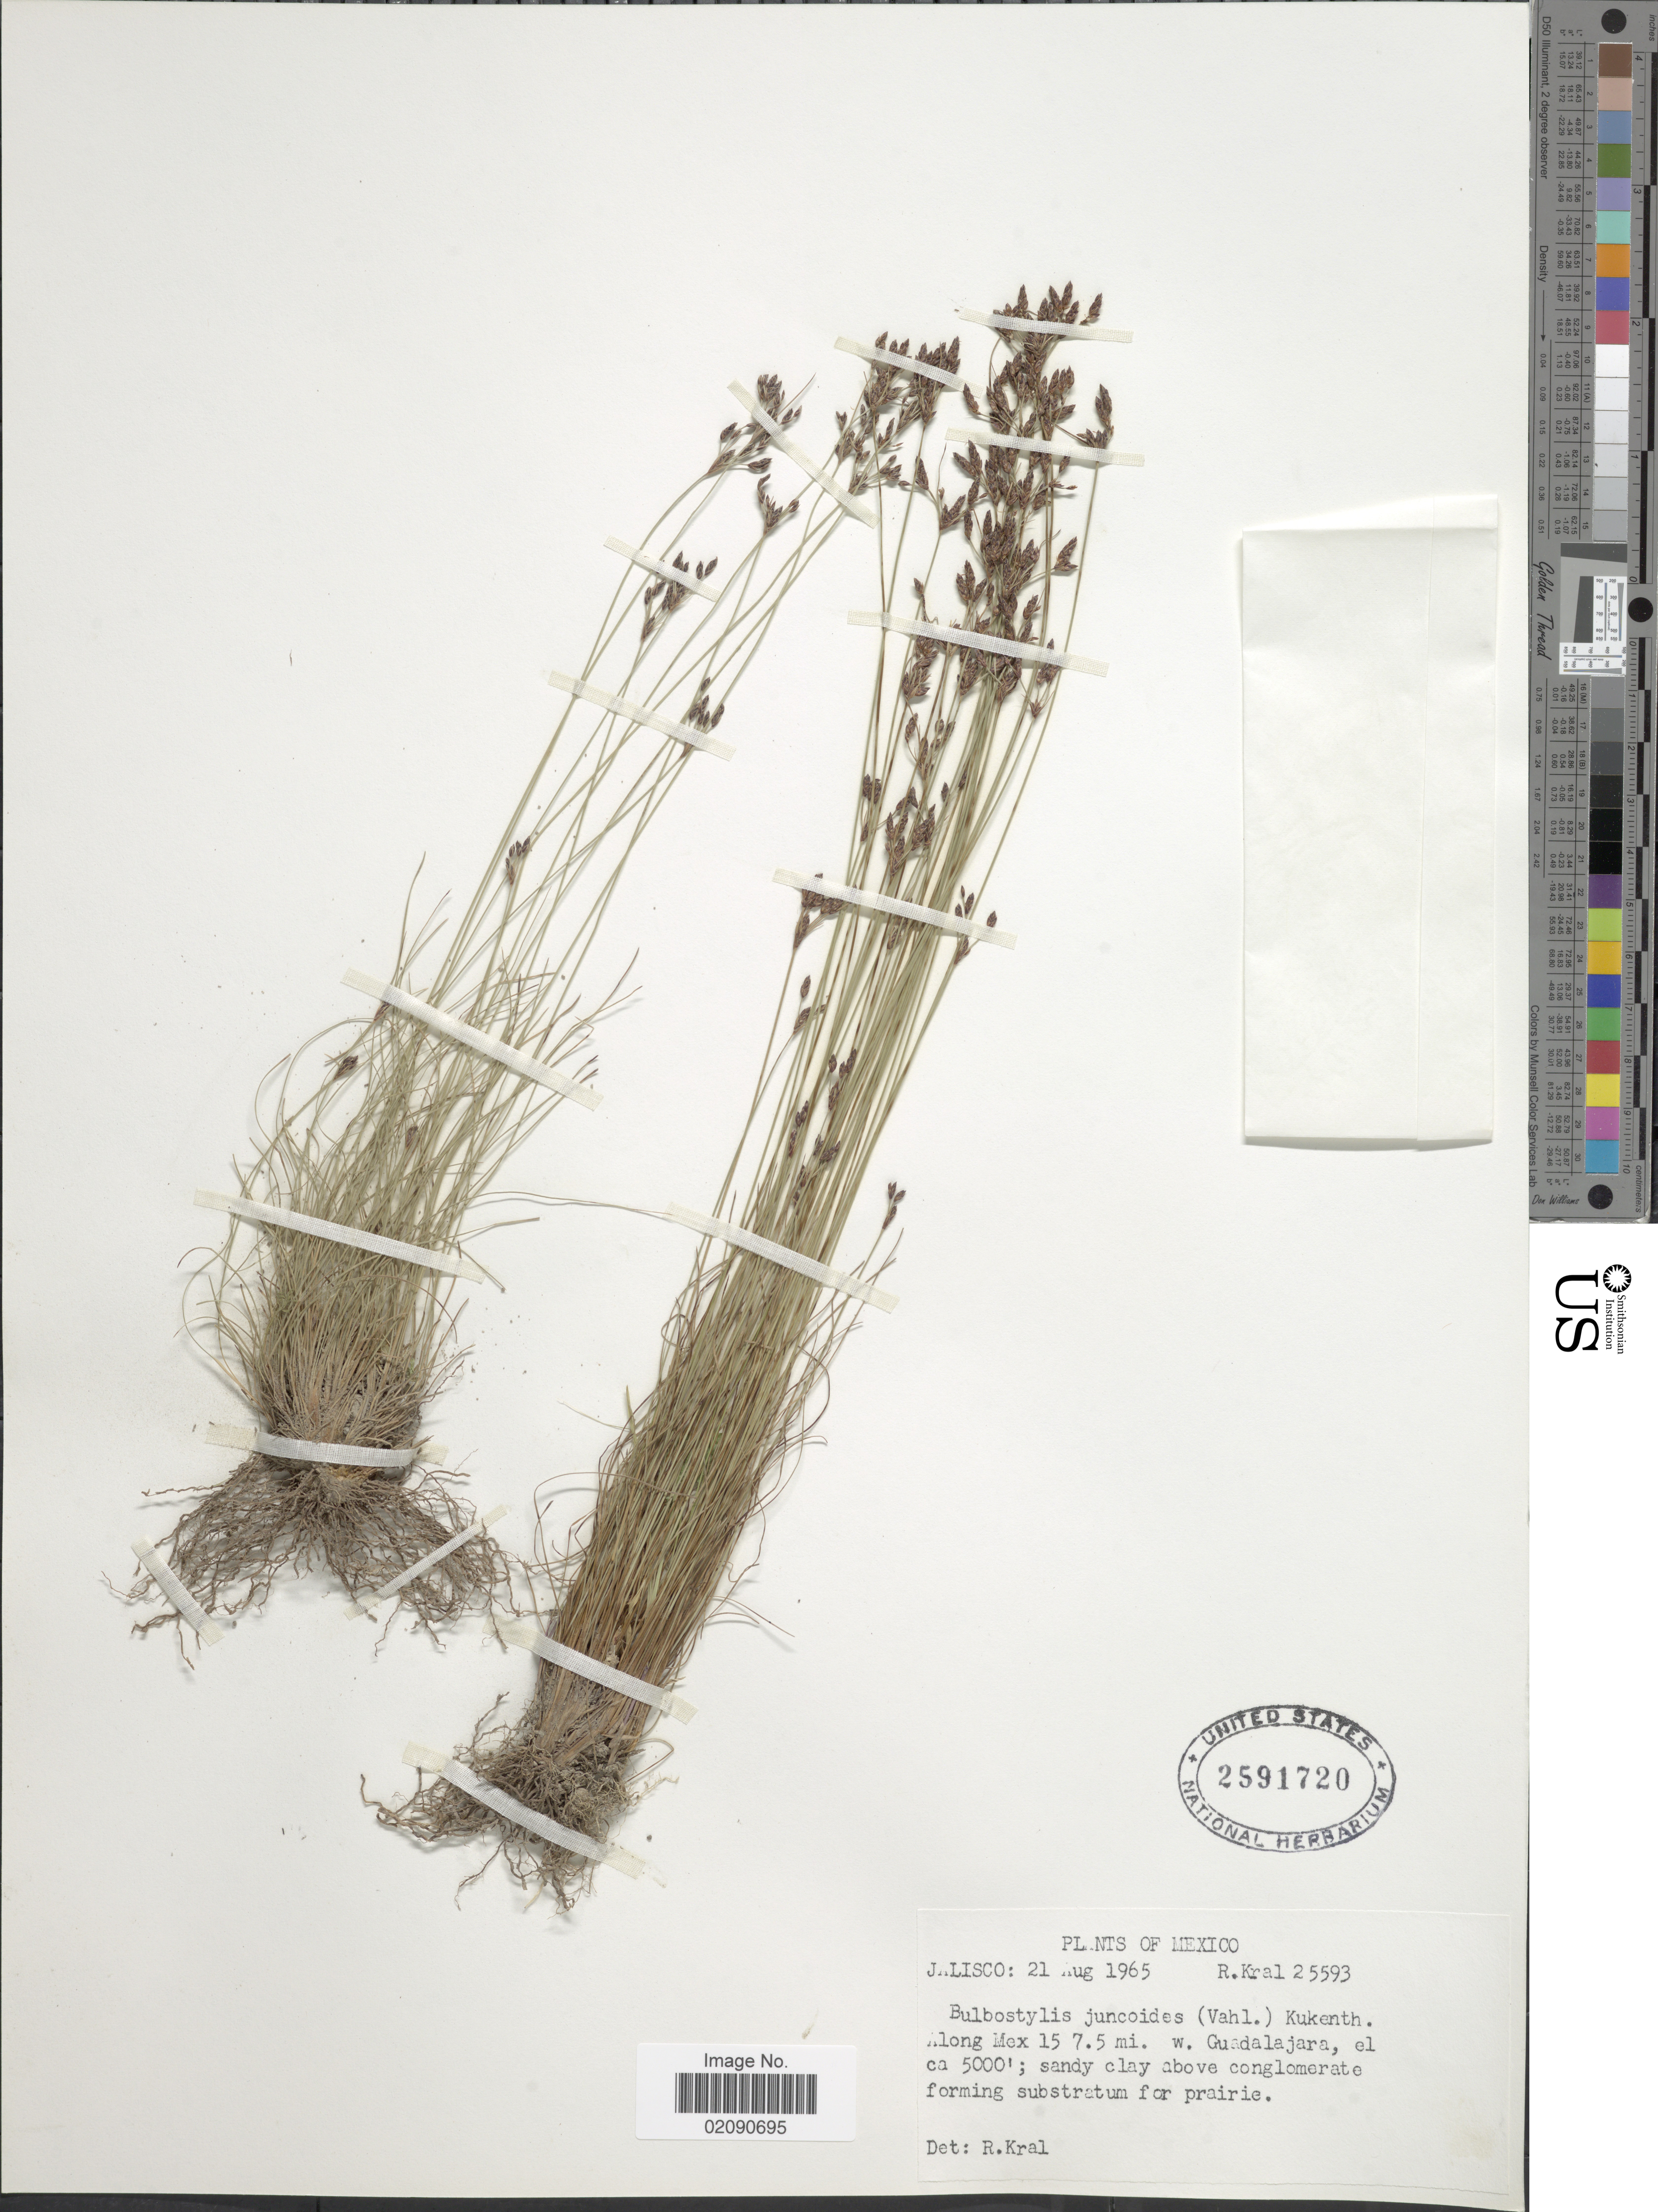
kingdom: Plantae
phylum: Tracheophyta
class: Liliopsida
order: Poales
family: Cyperaceae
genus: Bulbostylis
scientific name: Bulbostylis juncoides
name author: (Vahl) Kük. ex Herter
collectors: R. Kral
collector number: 25593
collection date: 1965-08-21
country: Mexico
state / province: Jalisco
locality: Along Mex 15 7.5 mi. w. Guadalajara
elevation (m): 1524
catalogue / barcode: US 2591720